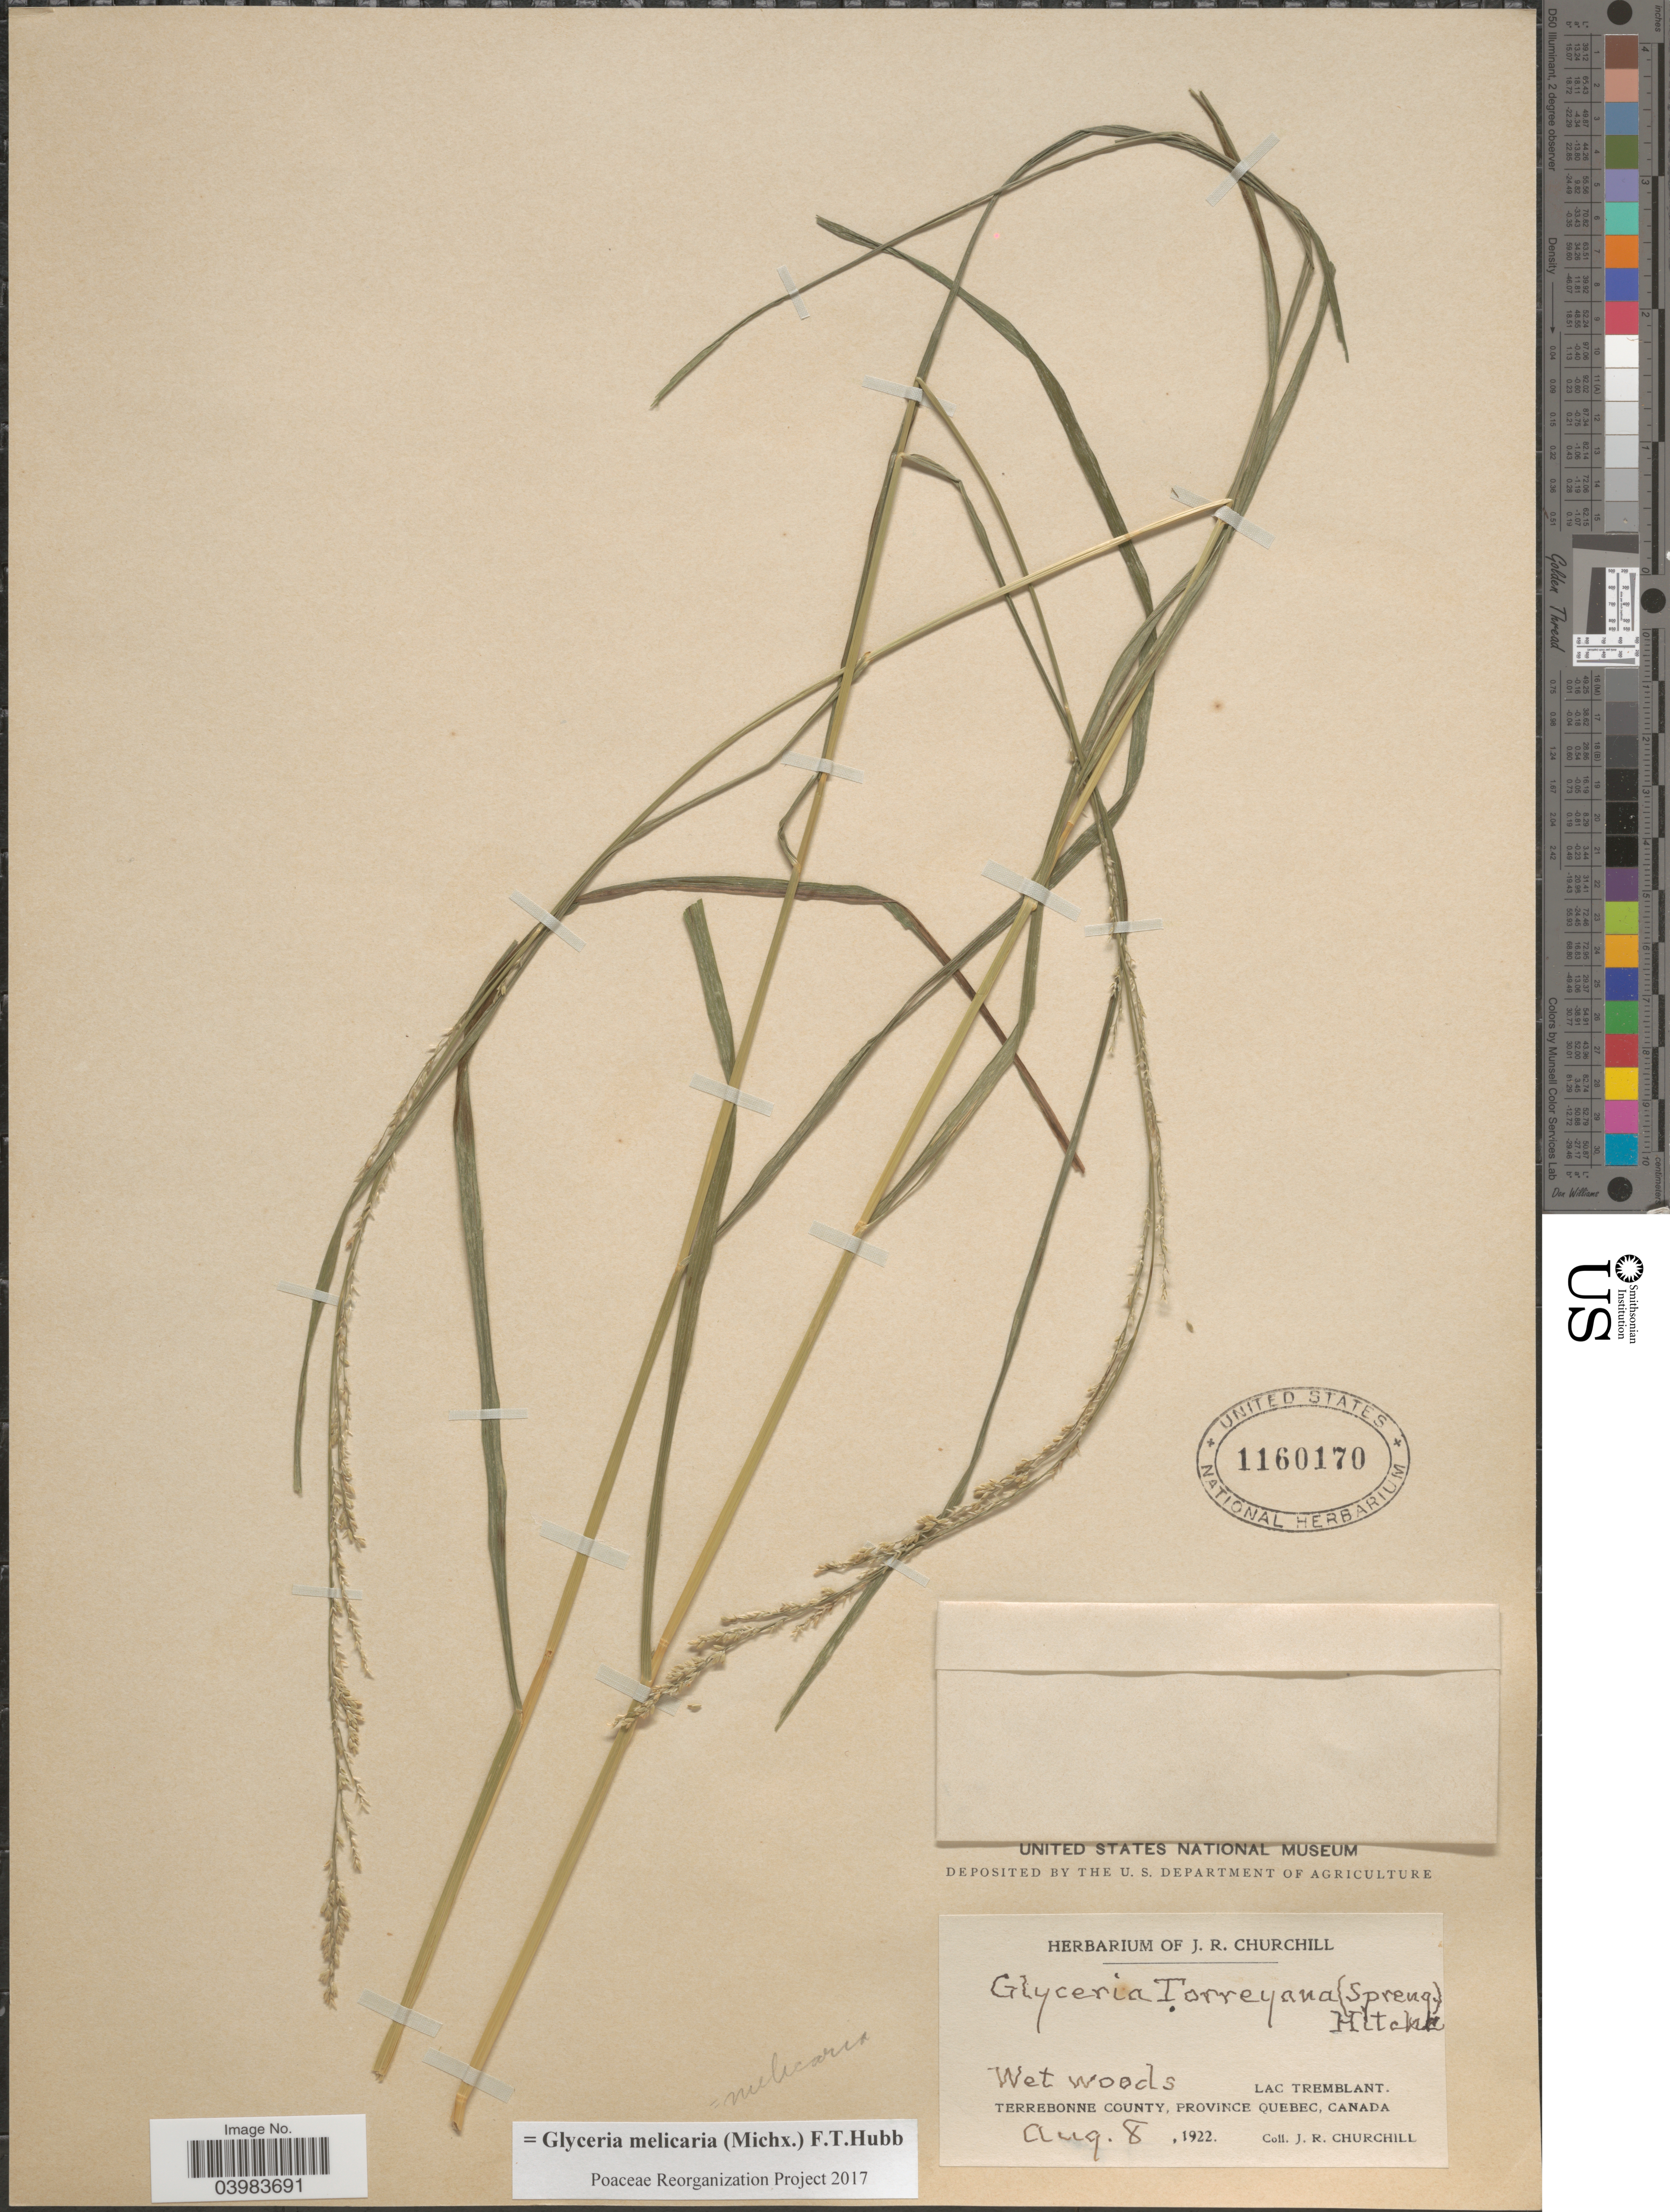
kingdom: Plantae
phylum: Tracheophyta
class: Liliopsida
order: Poales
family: Poaceae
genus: Glyceria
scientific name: Glyceria melicaria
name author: (Michx.) F.T. Hubb.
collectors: J. Churchill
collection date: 1922-08-08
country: Canada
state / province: Quebec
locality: Lac Tremblant. Terrebonne County.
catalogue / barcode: US 1160170